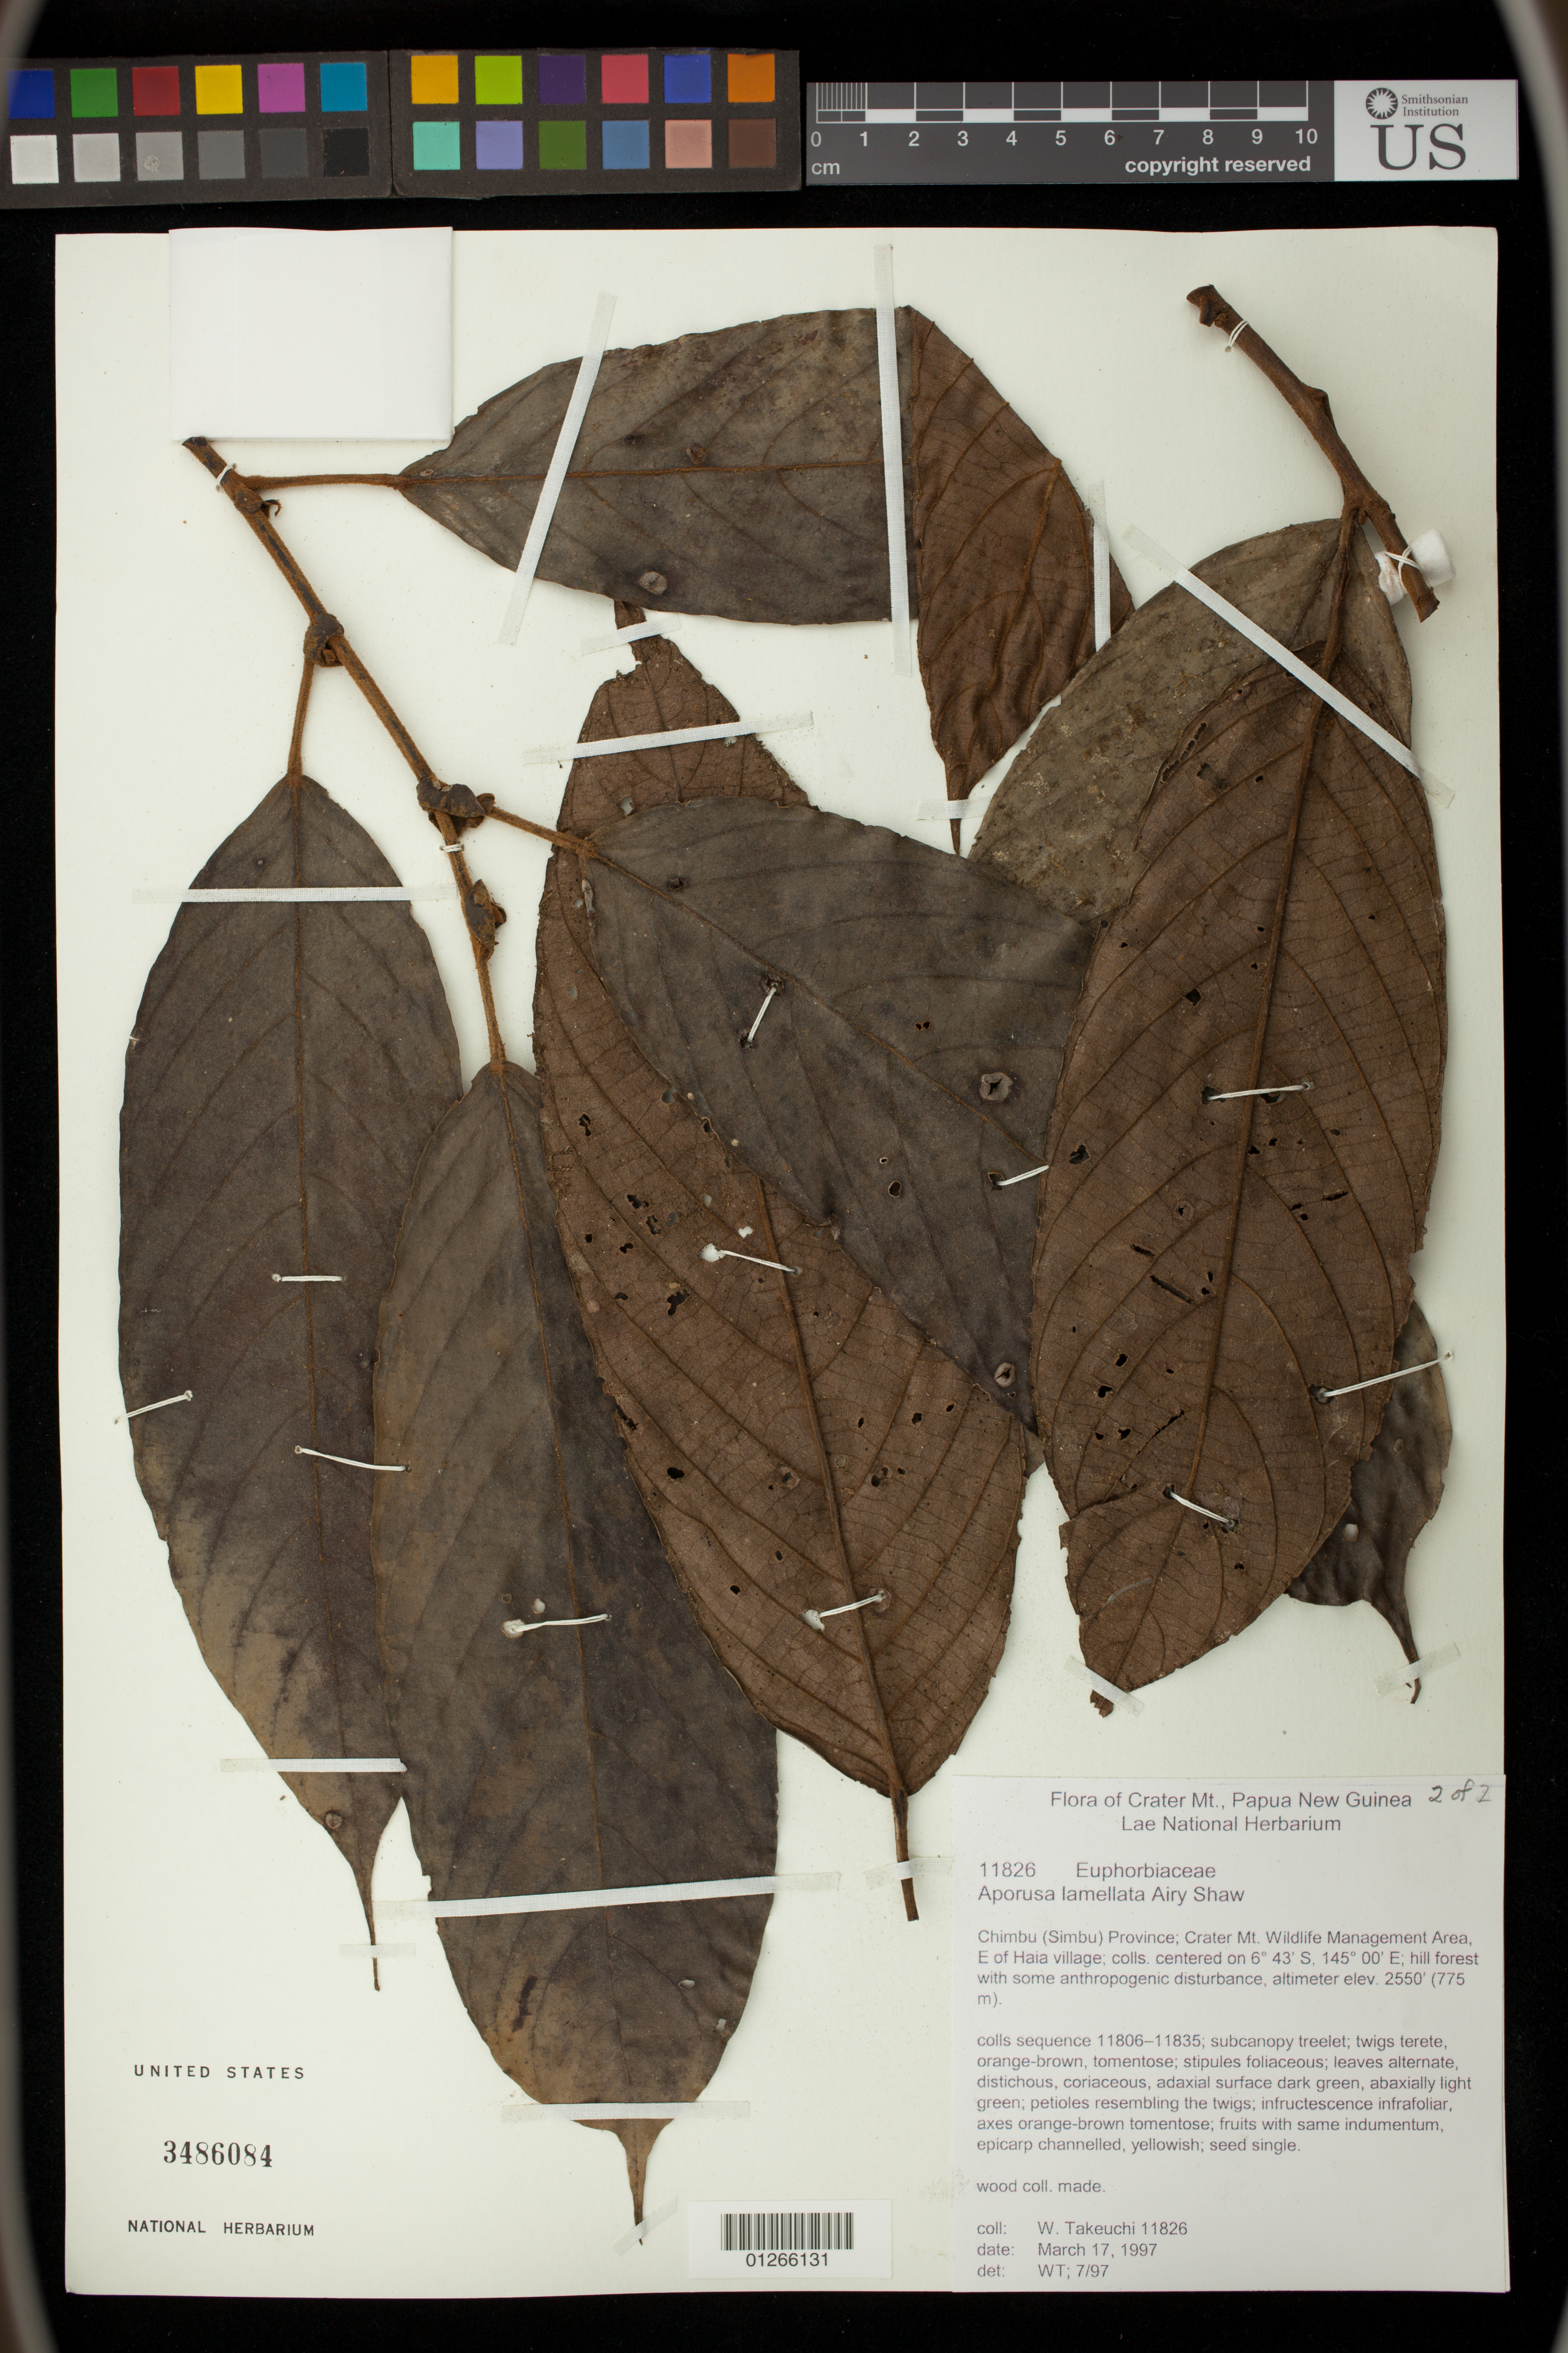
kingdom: Plantae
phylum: Tracheophyta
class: Magnoliopsida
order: Malpighiales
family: Phyllanthaceae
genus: Aporosa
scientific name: Aporosa lamellata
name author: Airy Shaw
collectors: W. Takeuchi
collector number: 11826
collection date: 1997-03-17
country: Papua New Guinea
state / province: Chimbu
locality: Chimbu (Simbu) Province; Crater Mt. Wildlife Management Area, E. of Haia village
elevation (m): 777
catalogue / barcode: US 3486084